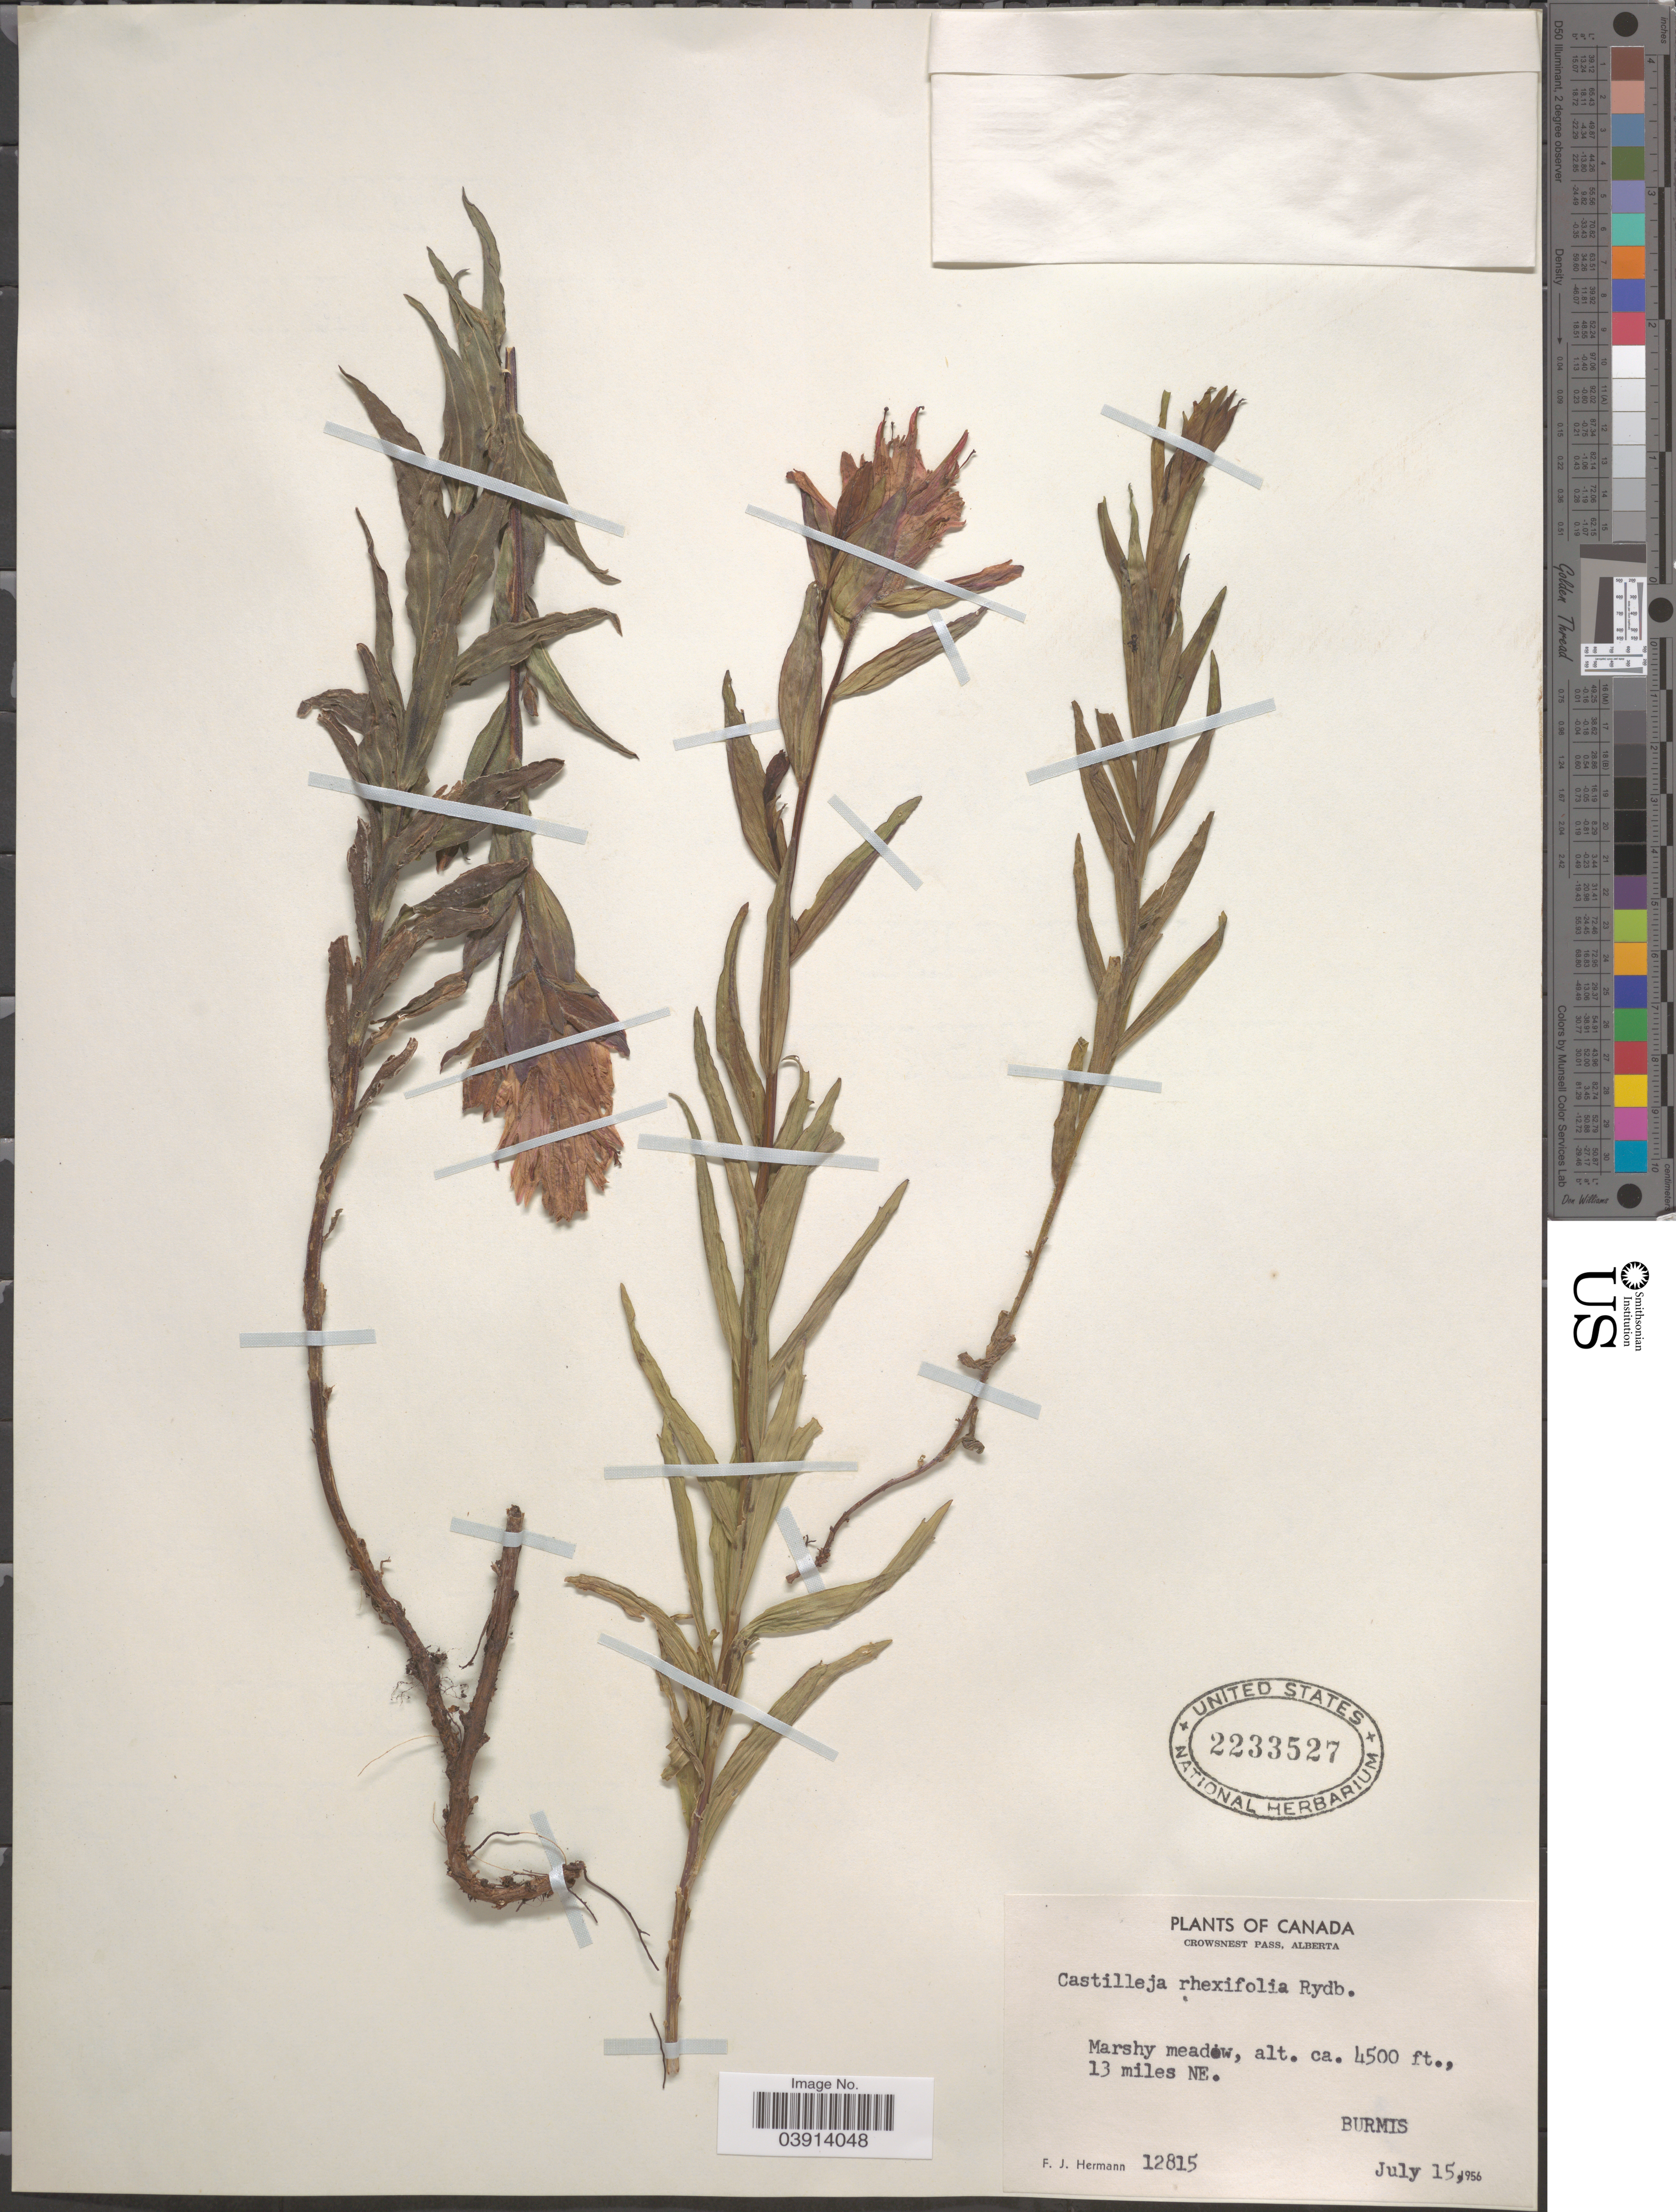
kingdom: Plantae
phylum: Tracheophyta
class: Magnoliopsida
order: Lamiales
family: Orobanchaceae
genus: Castilleja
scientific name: Castilleja rhexiifolia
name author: Rydb.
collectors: F. J. Hermann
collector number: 12815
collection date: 1956-07-15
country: Canada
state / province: Alberta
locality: Crownsnest Pass. Marshy meadow, 13 miles NE. Burmis.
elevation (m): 1372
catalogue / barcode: US 2233527